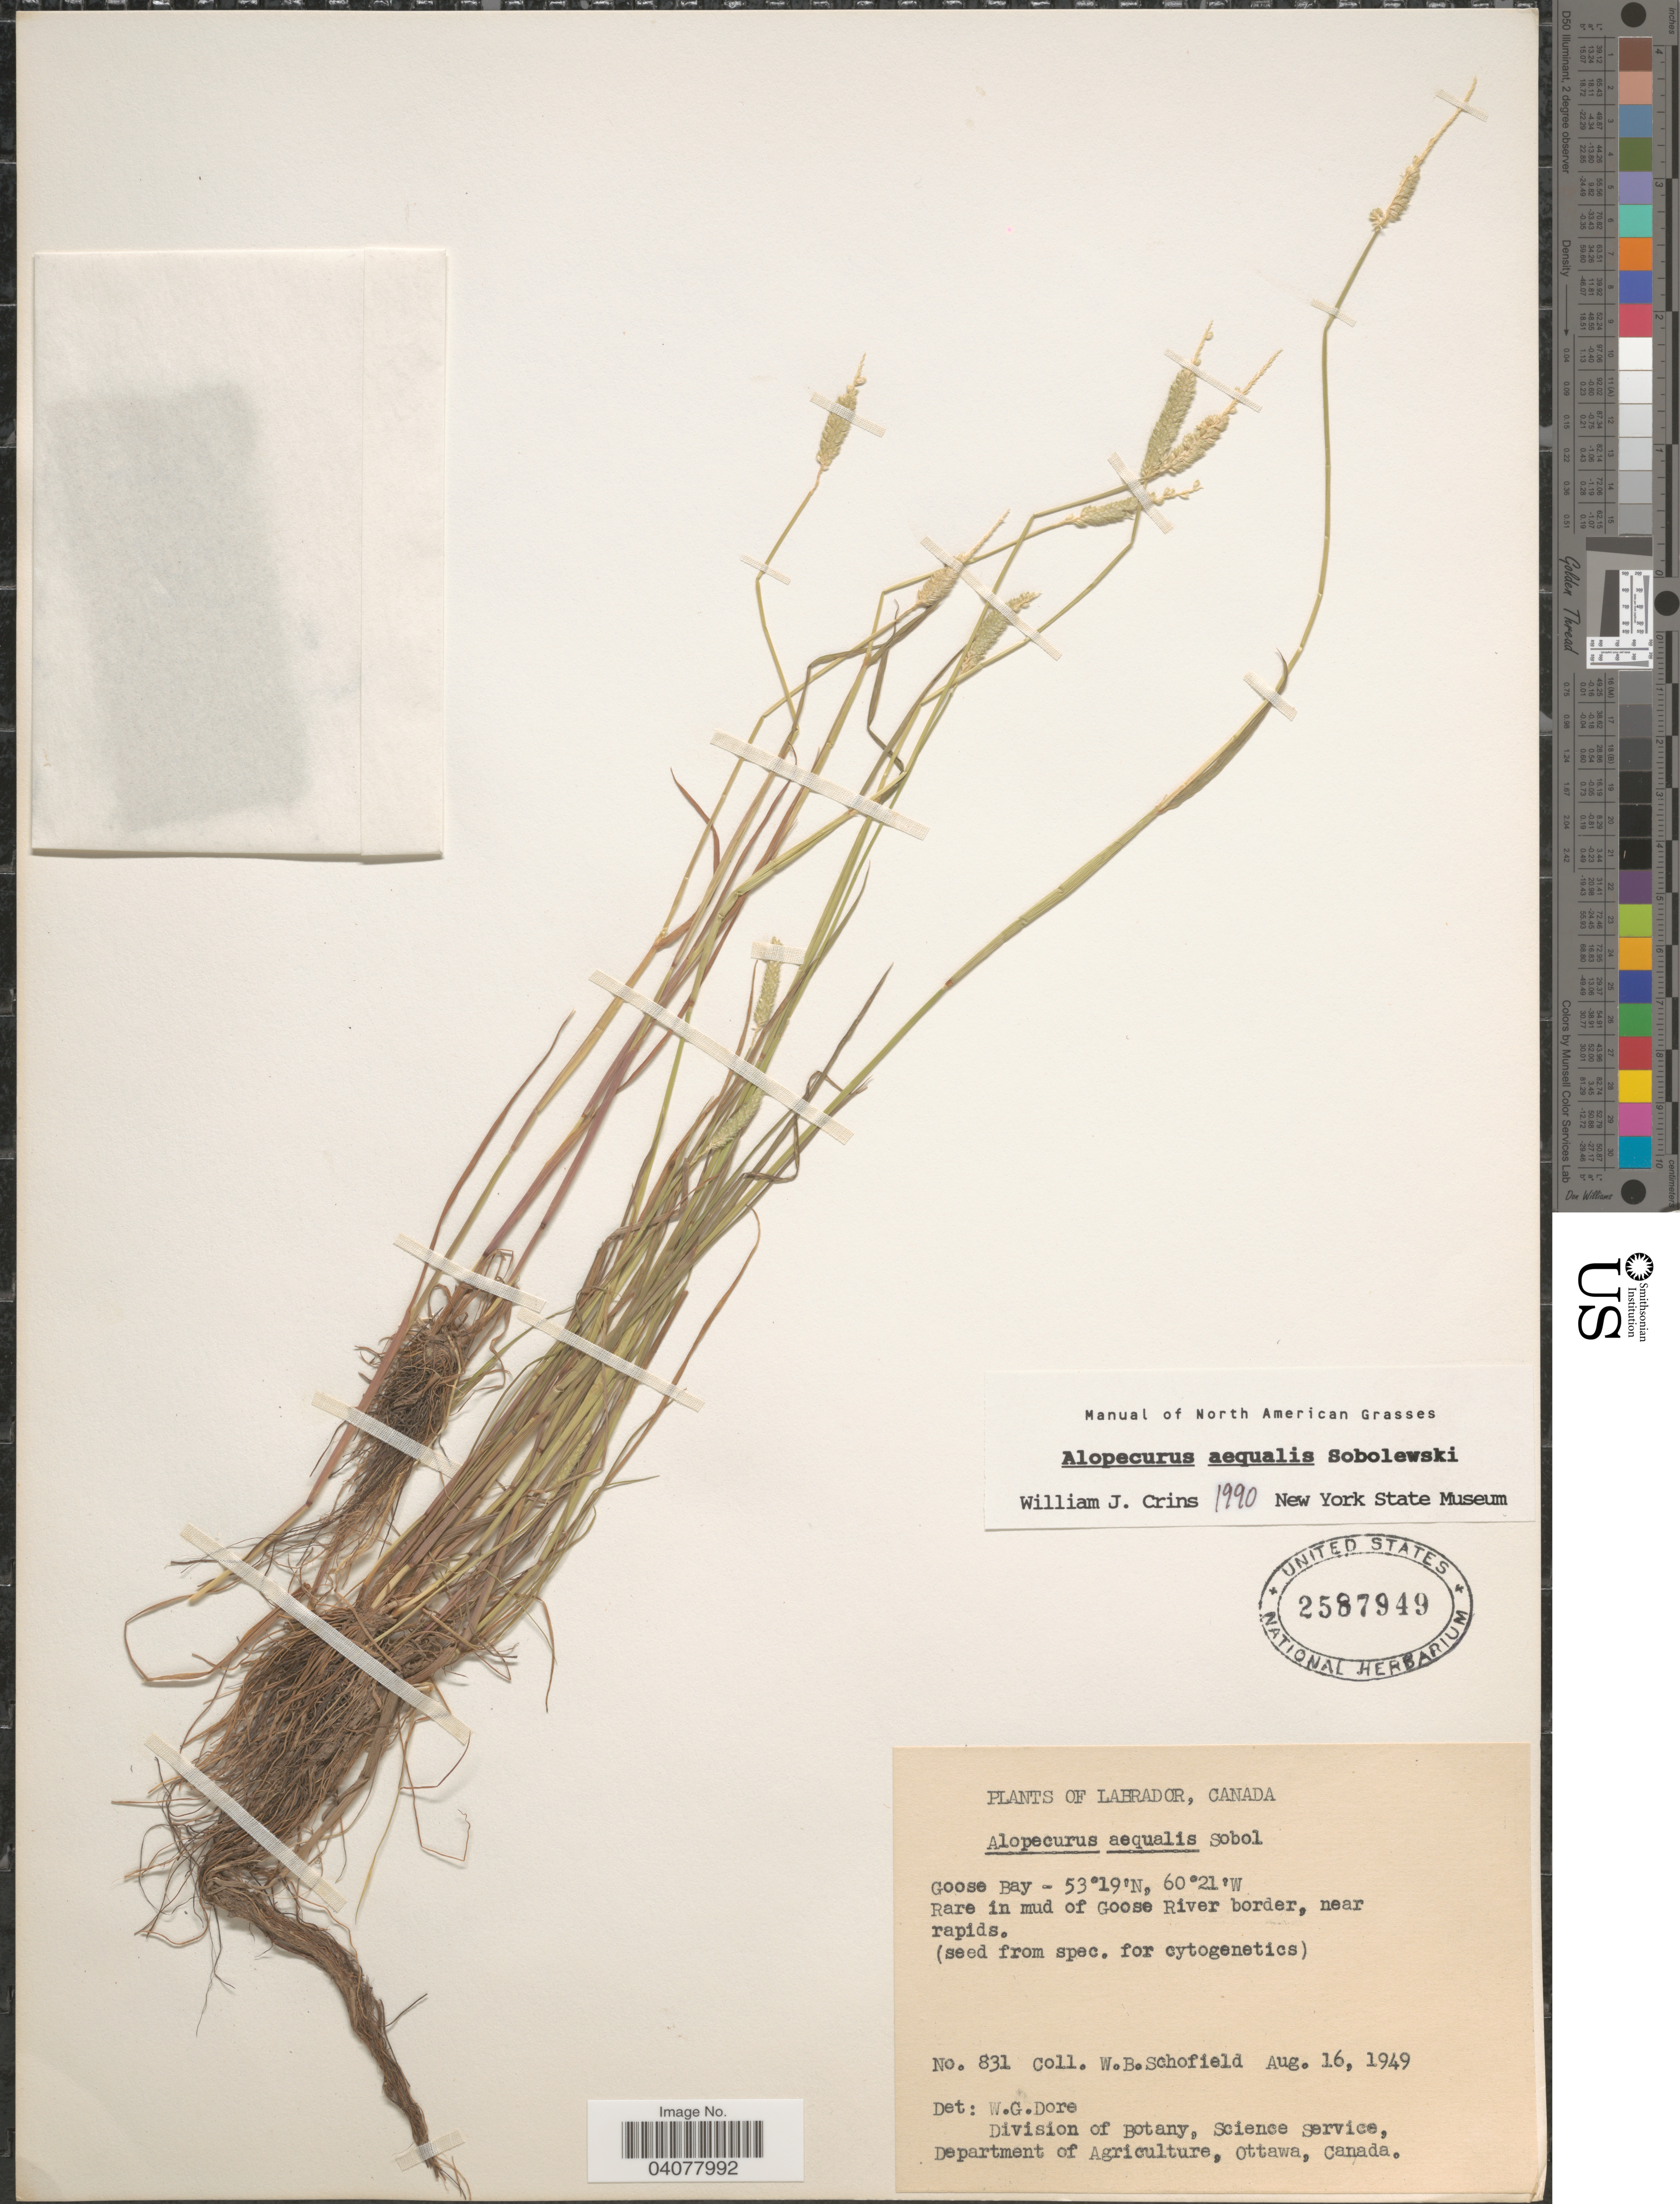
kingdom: Plantae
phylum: Tracheophyta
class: Liliopsida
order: Poales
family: Poaceae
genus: Alopecurus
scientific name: Alopecurus aequalis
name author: Sobol.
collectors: W. Schofield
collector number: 831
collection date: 1949-08-16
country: Canada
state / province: Newfoundland and Labrador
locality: Labrador. Goose Bay. Rare in mud of Goose River border, near rapids.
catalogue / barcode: US 2587949